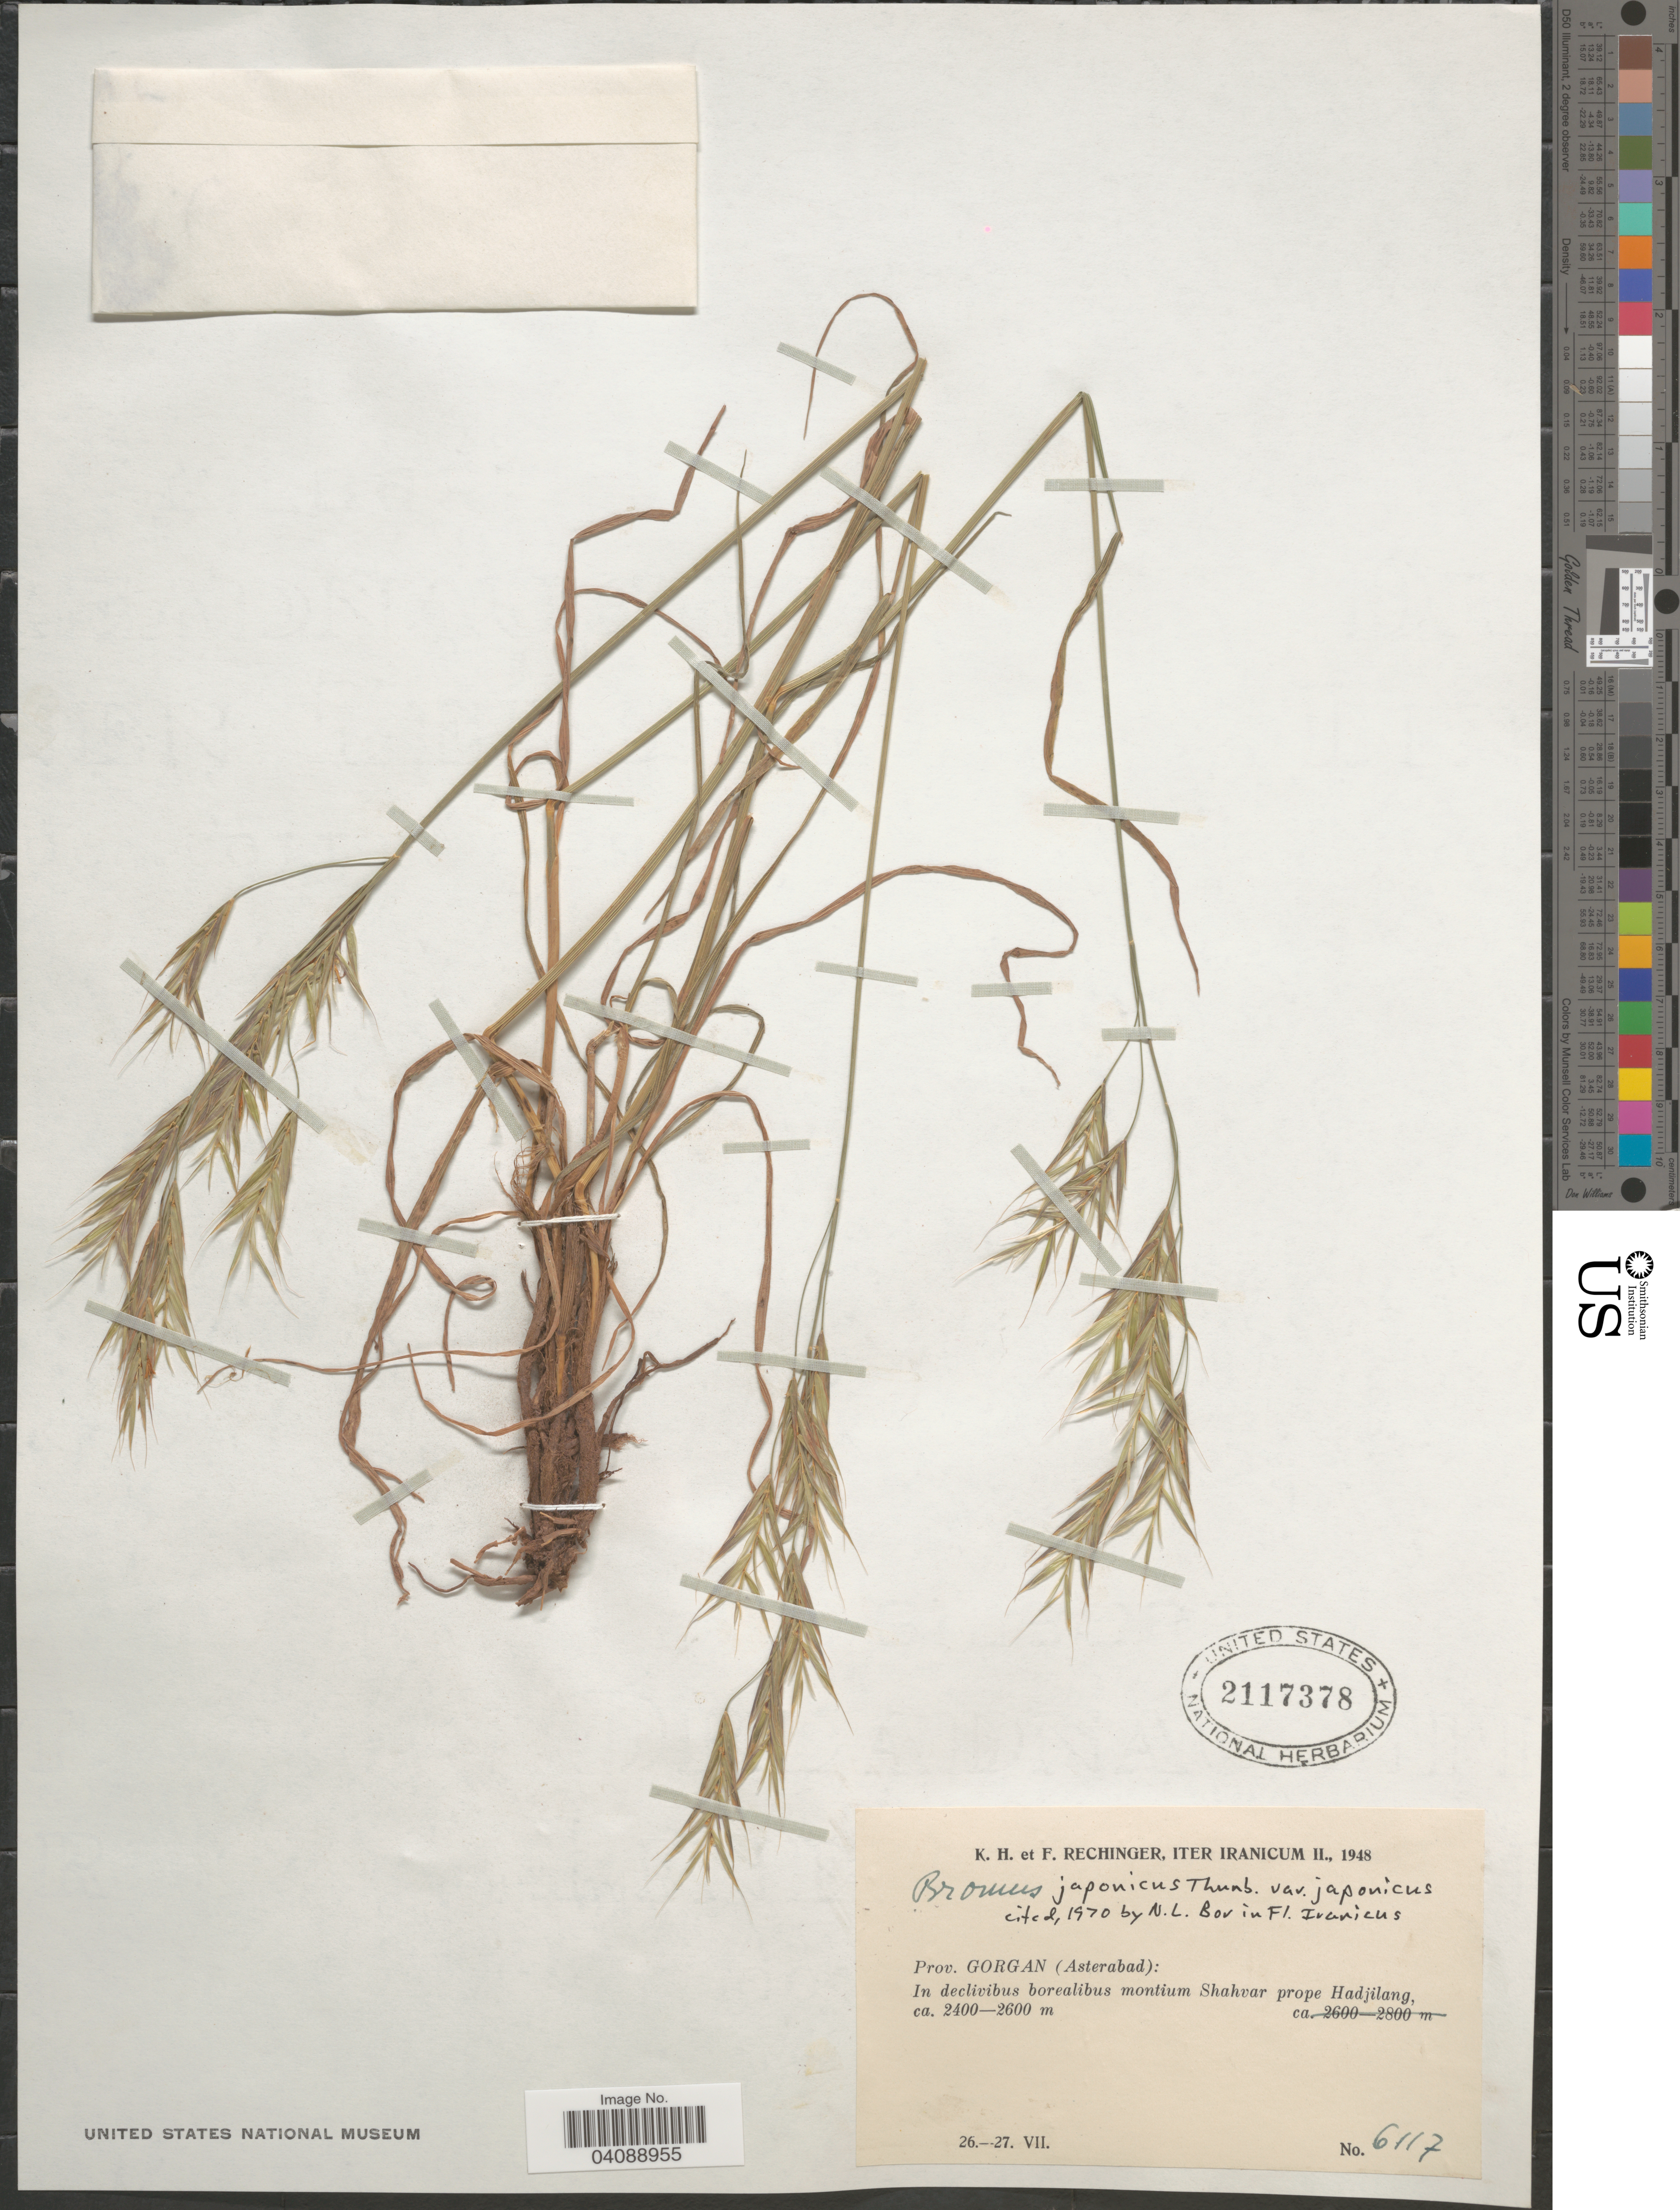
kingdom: Plantae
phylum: Tracheophyta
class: Liliopsida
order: Poales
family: Poaceae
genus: Bromus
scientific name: Bromus japonicus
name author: Houtt.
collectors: K. H. Rechinger & F. Rechinger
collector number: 6117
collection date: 1948-07-26/1948-07-27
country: Iran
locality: Iter Iranicum II., 1948. Prov. Gorgan (Asterabad): In declivibus borealibus montium Shahvar prope Hadjilang.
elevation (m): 2400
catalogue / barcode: US 2117378